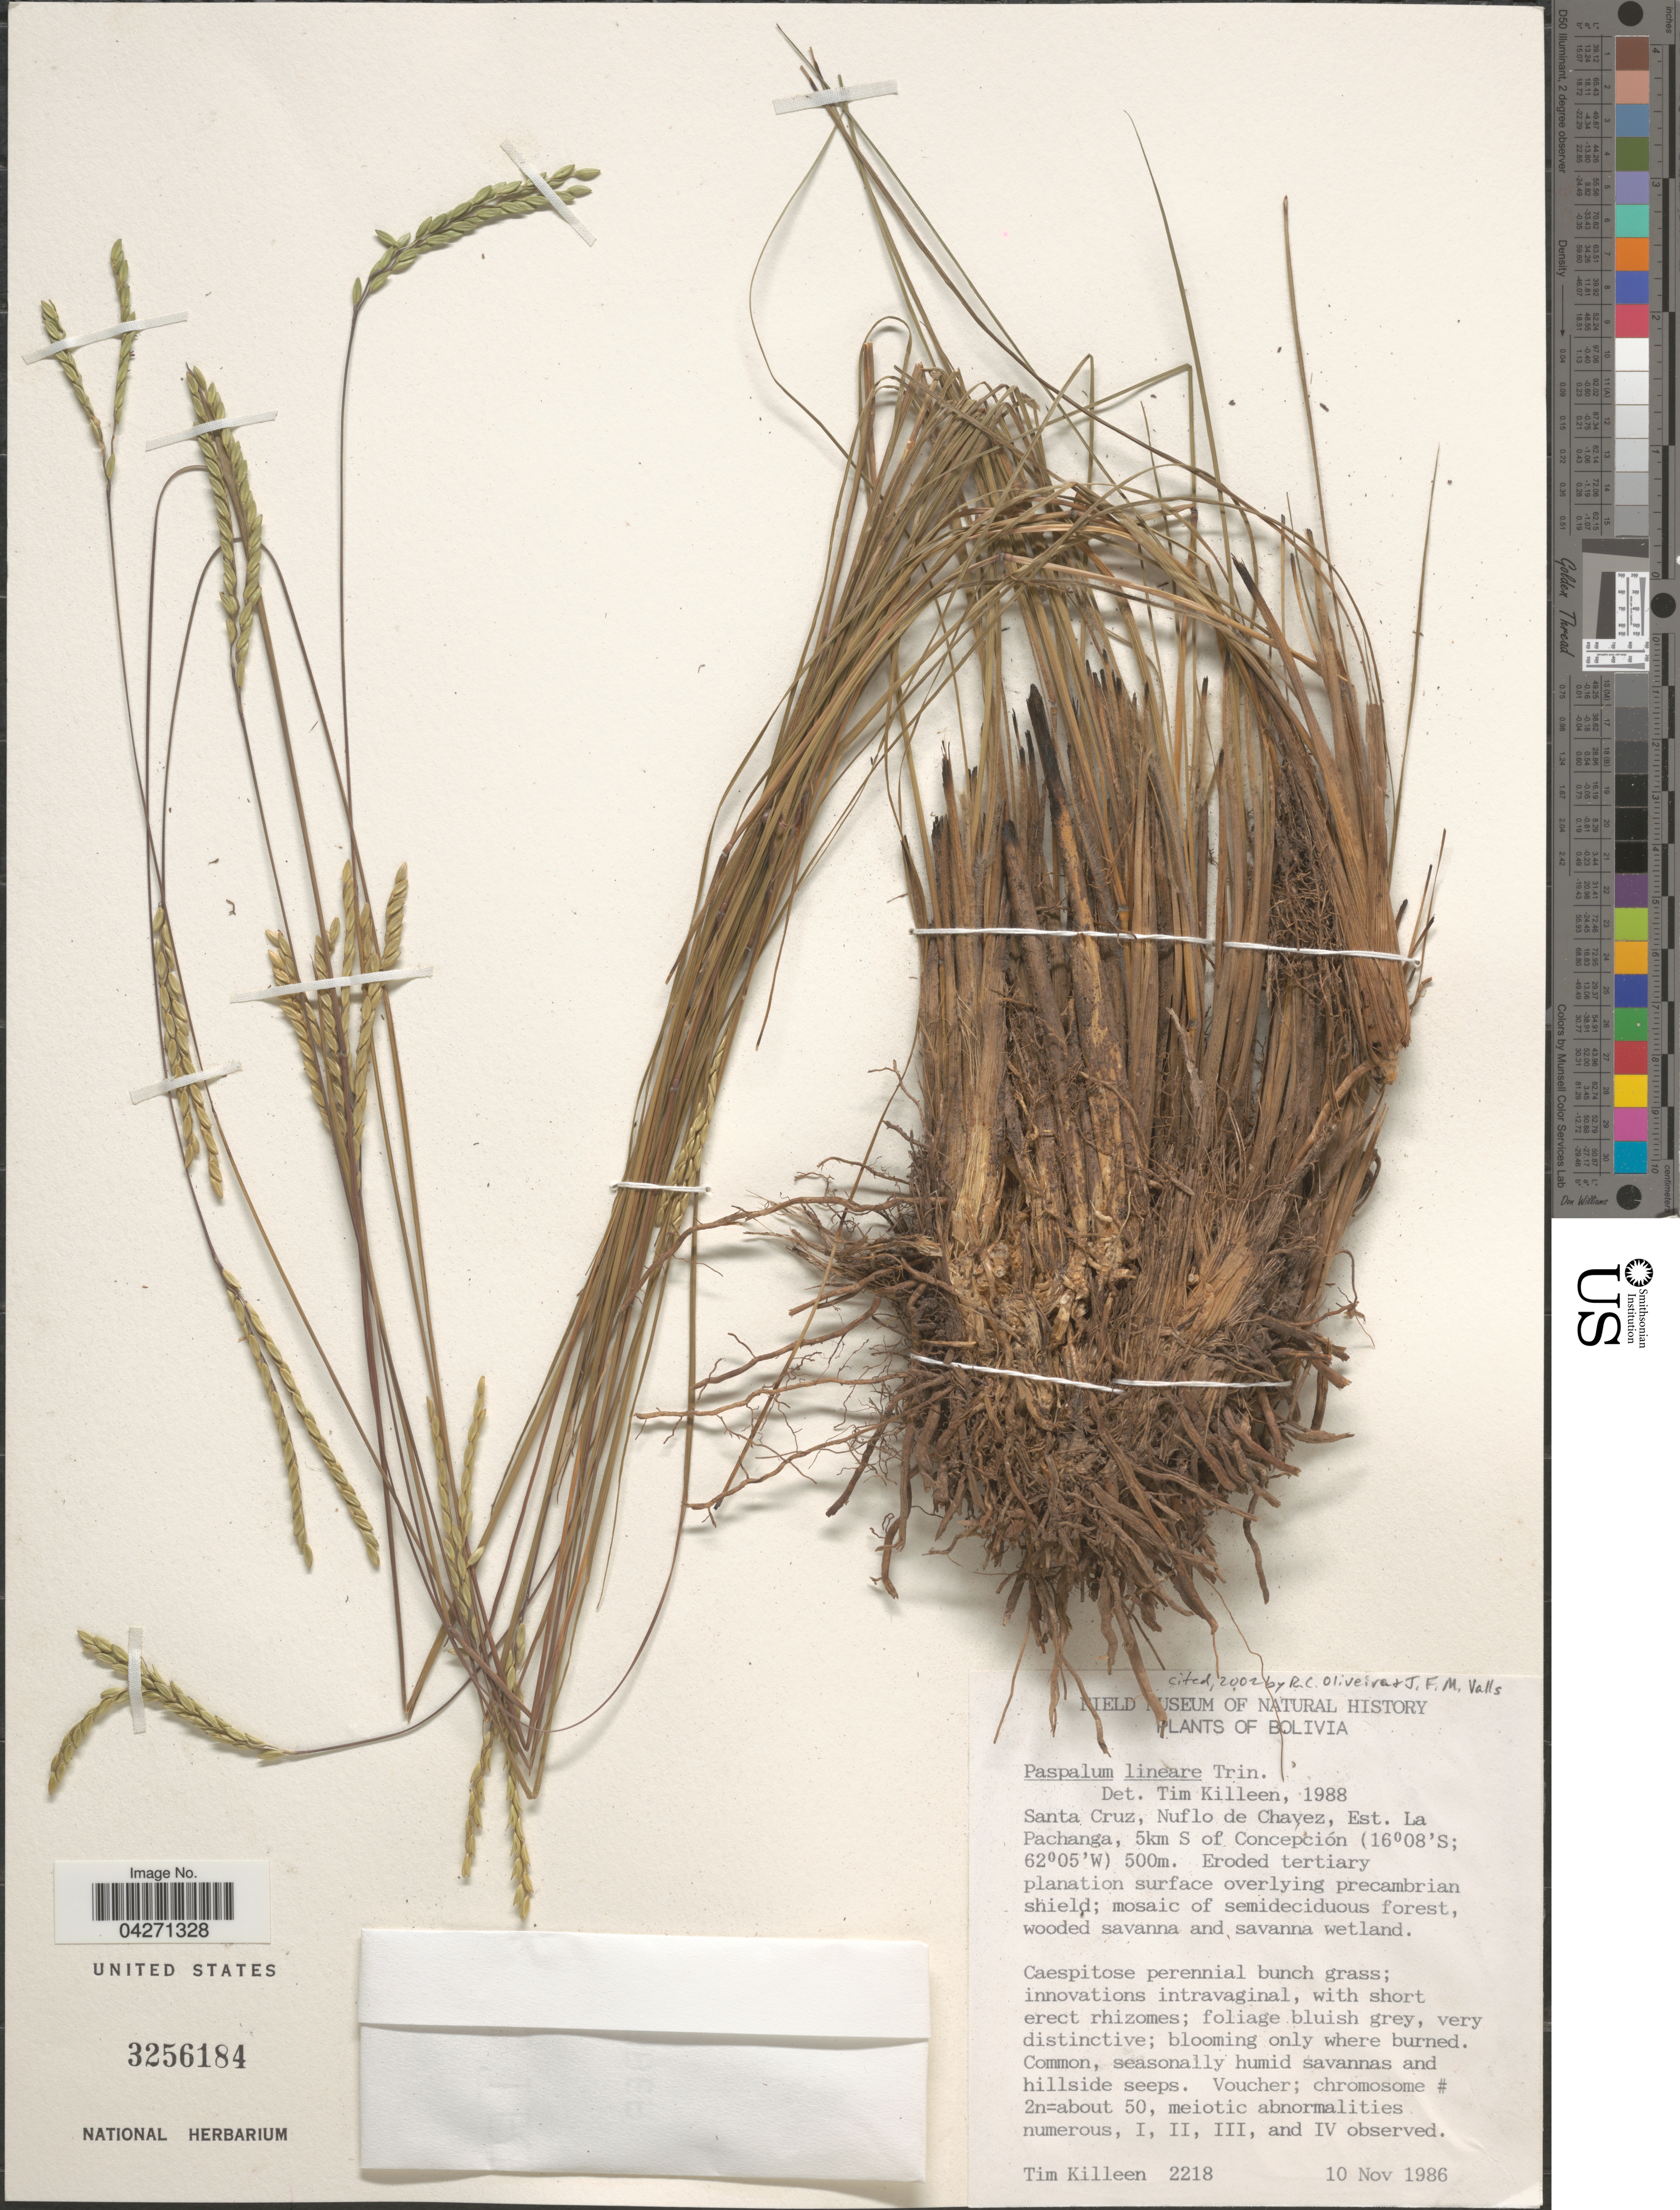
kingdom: Plantae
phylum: Tracheophyta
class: Liliopsida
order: Poales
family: Poaceae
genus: Paspalum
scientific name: Paspalum lineare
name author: E. Fourn.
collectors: T. J. Killeen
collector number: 2218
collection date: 1986-11-10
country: Bolivia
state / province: Santa Cruz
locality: Nuflo de Chavez, Est. La Pachanga, 5km S of Concepción.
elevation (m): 500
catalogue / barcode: US 3256184